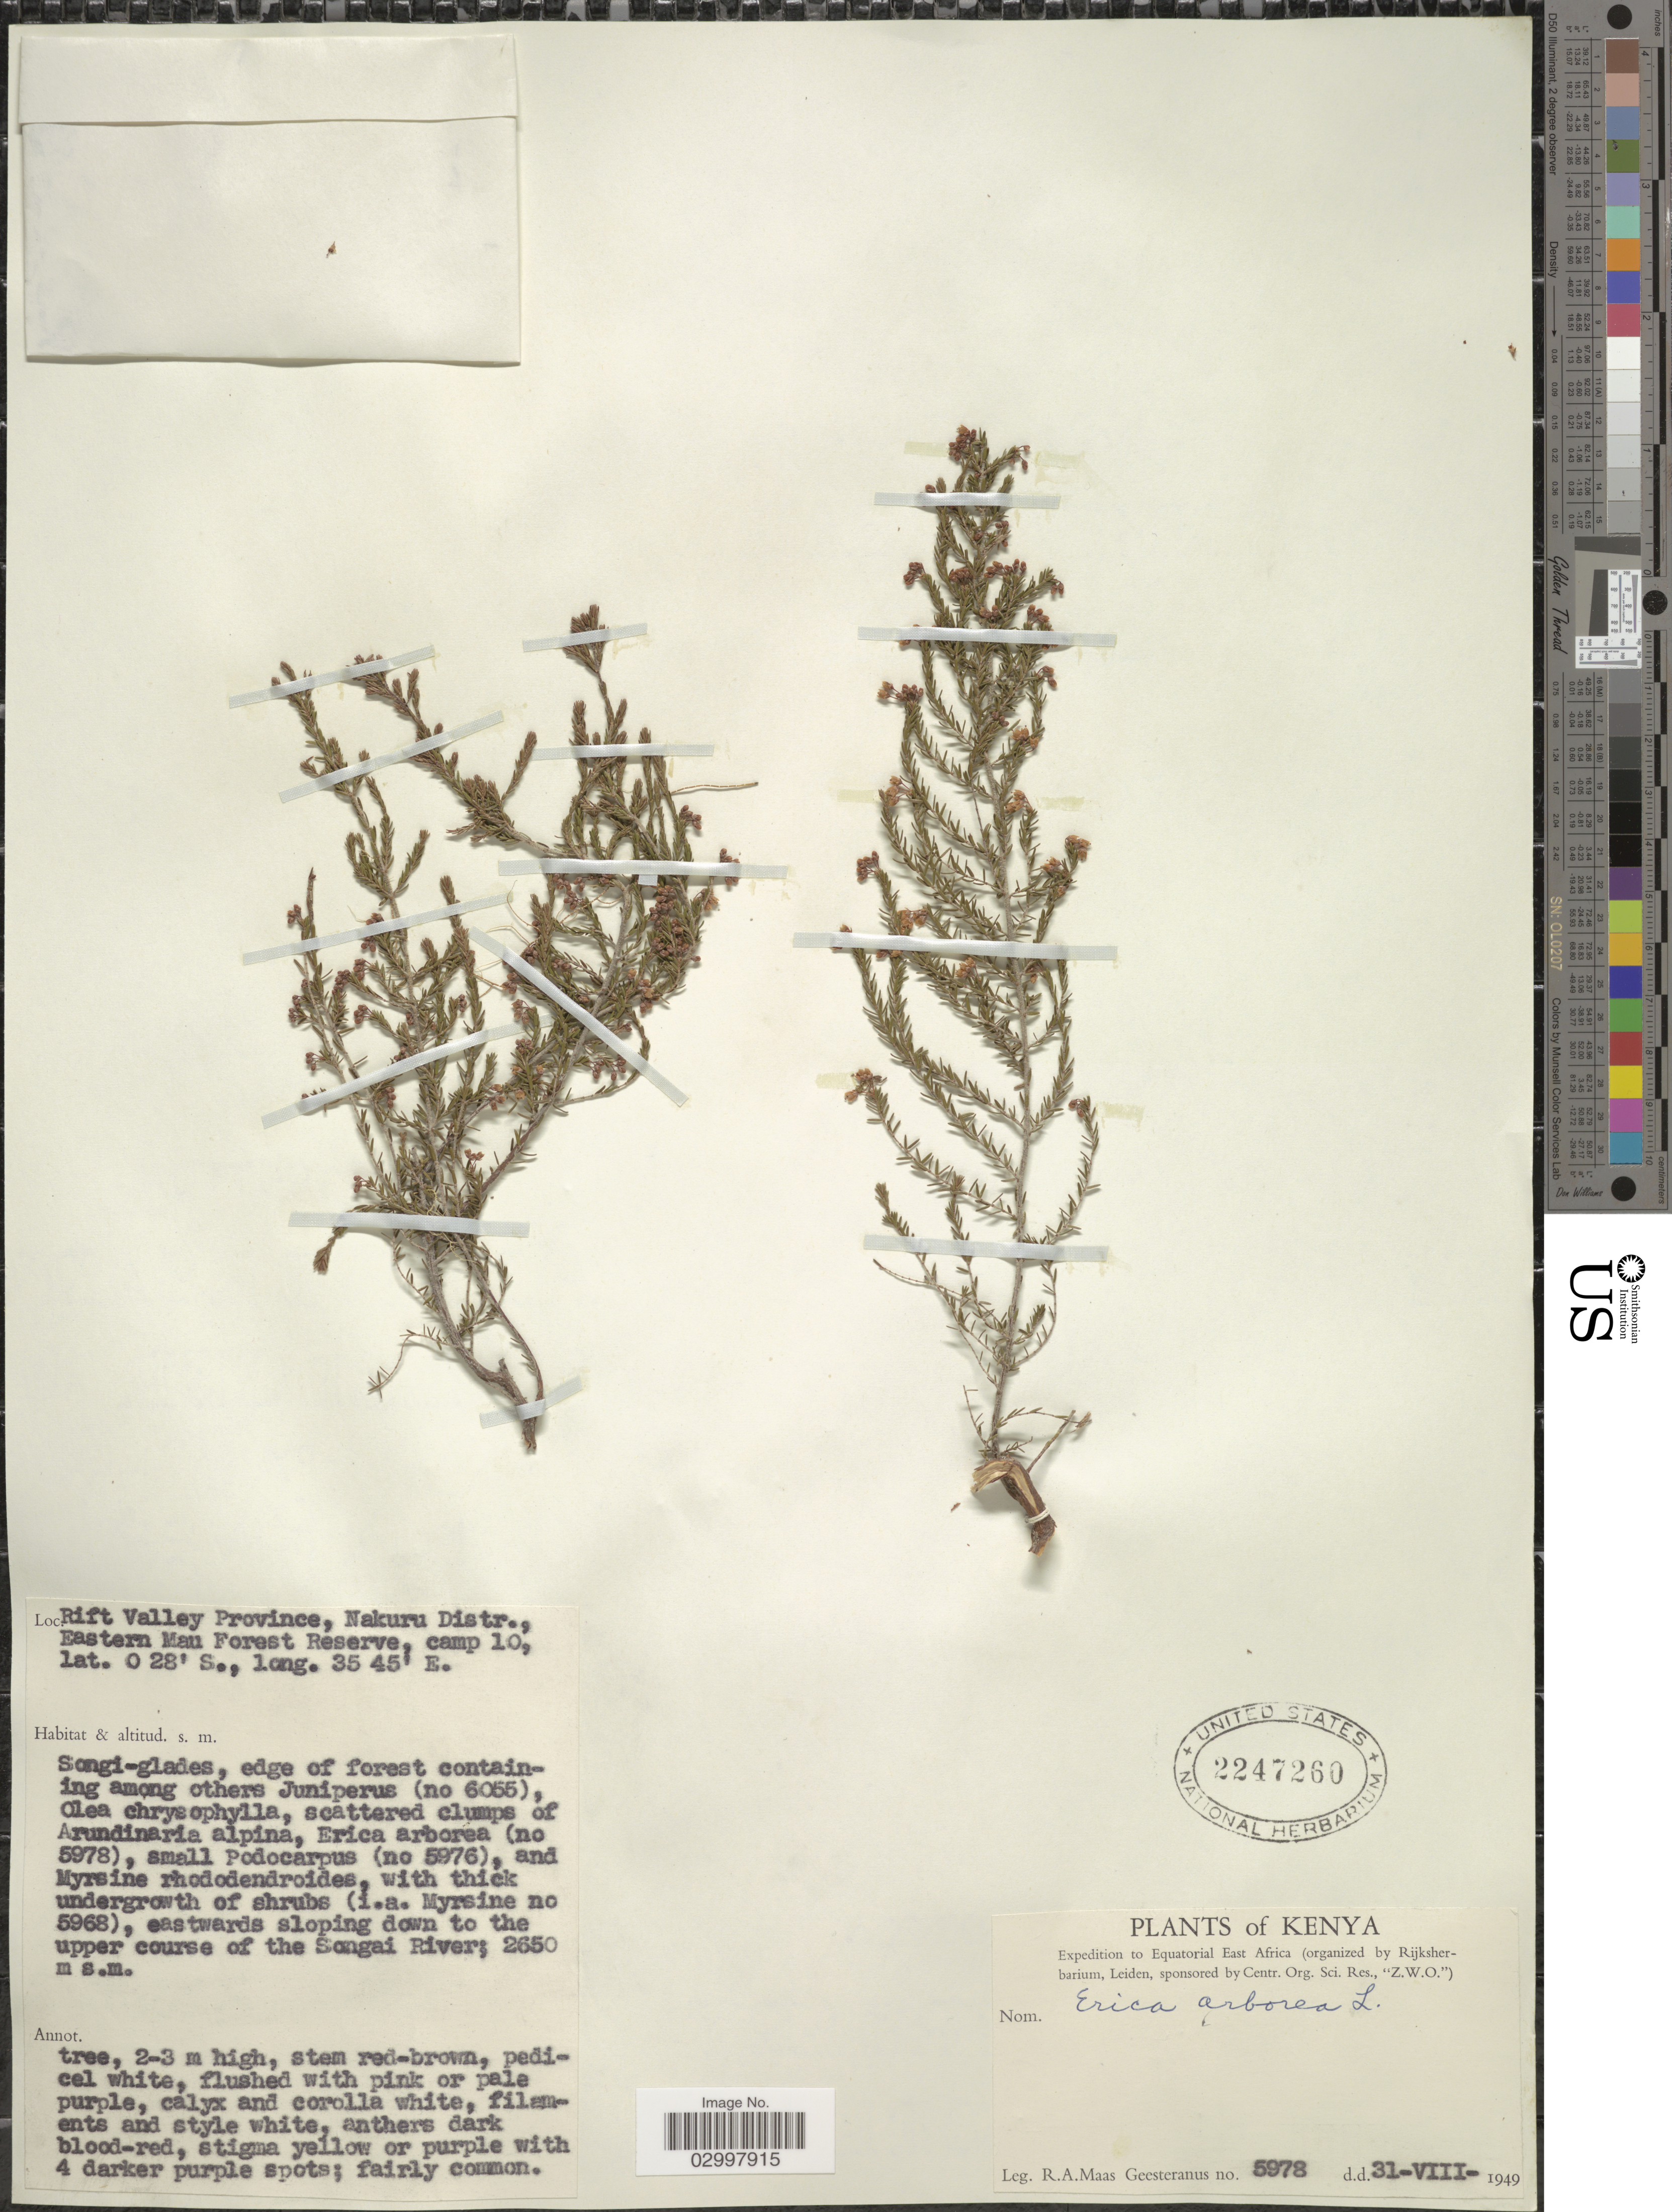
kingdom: Plantae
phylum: Tracheophyta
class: Magnoliopsida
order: Ericales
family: Ericaceae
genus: Erica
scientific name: Erica arborea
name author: L.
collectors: R. A. Maas Geesteranus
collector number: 5978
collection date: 1949-08-31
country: Kenya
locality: Rift Valley Province, Nakuru Distr., Eastern Mau Forest Reserve, camp 10. Equatorial East Africa, eastwards sloping down to the upper course of the Songai River.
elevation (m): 2650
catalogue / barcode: US 2247260